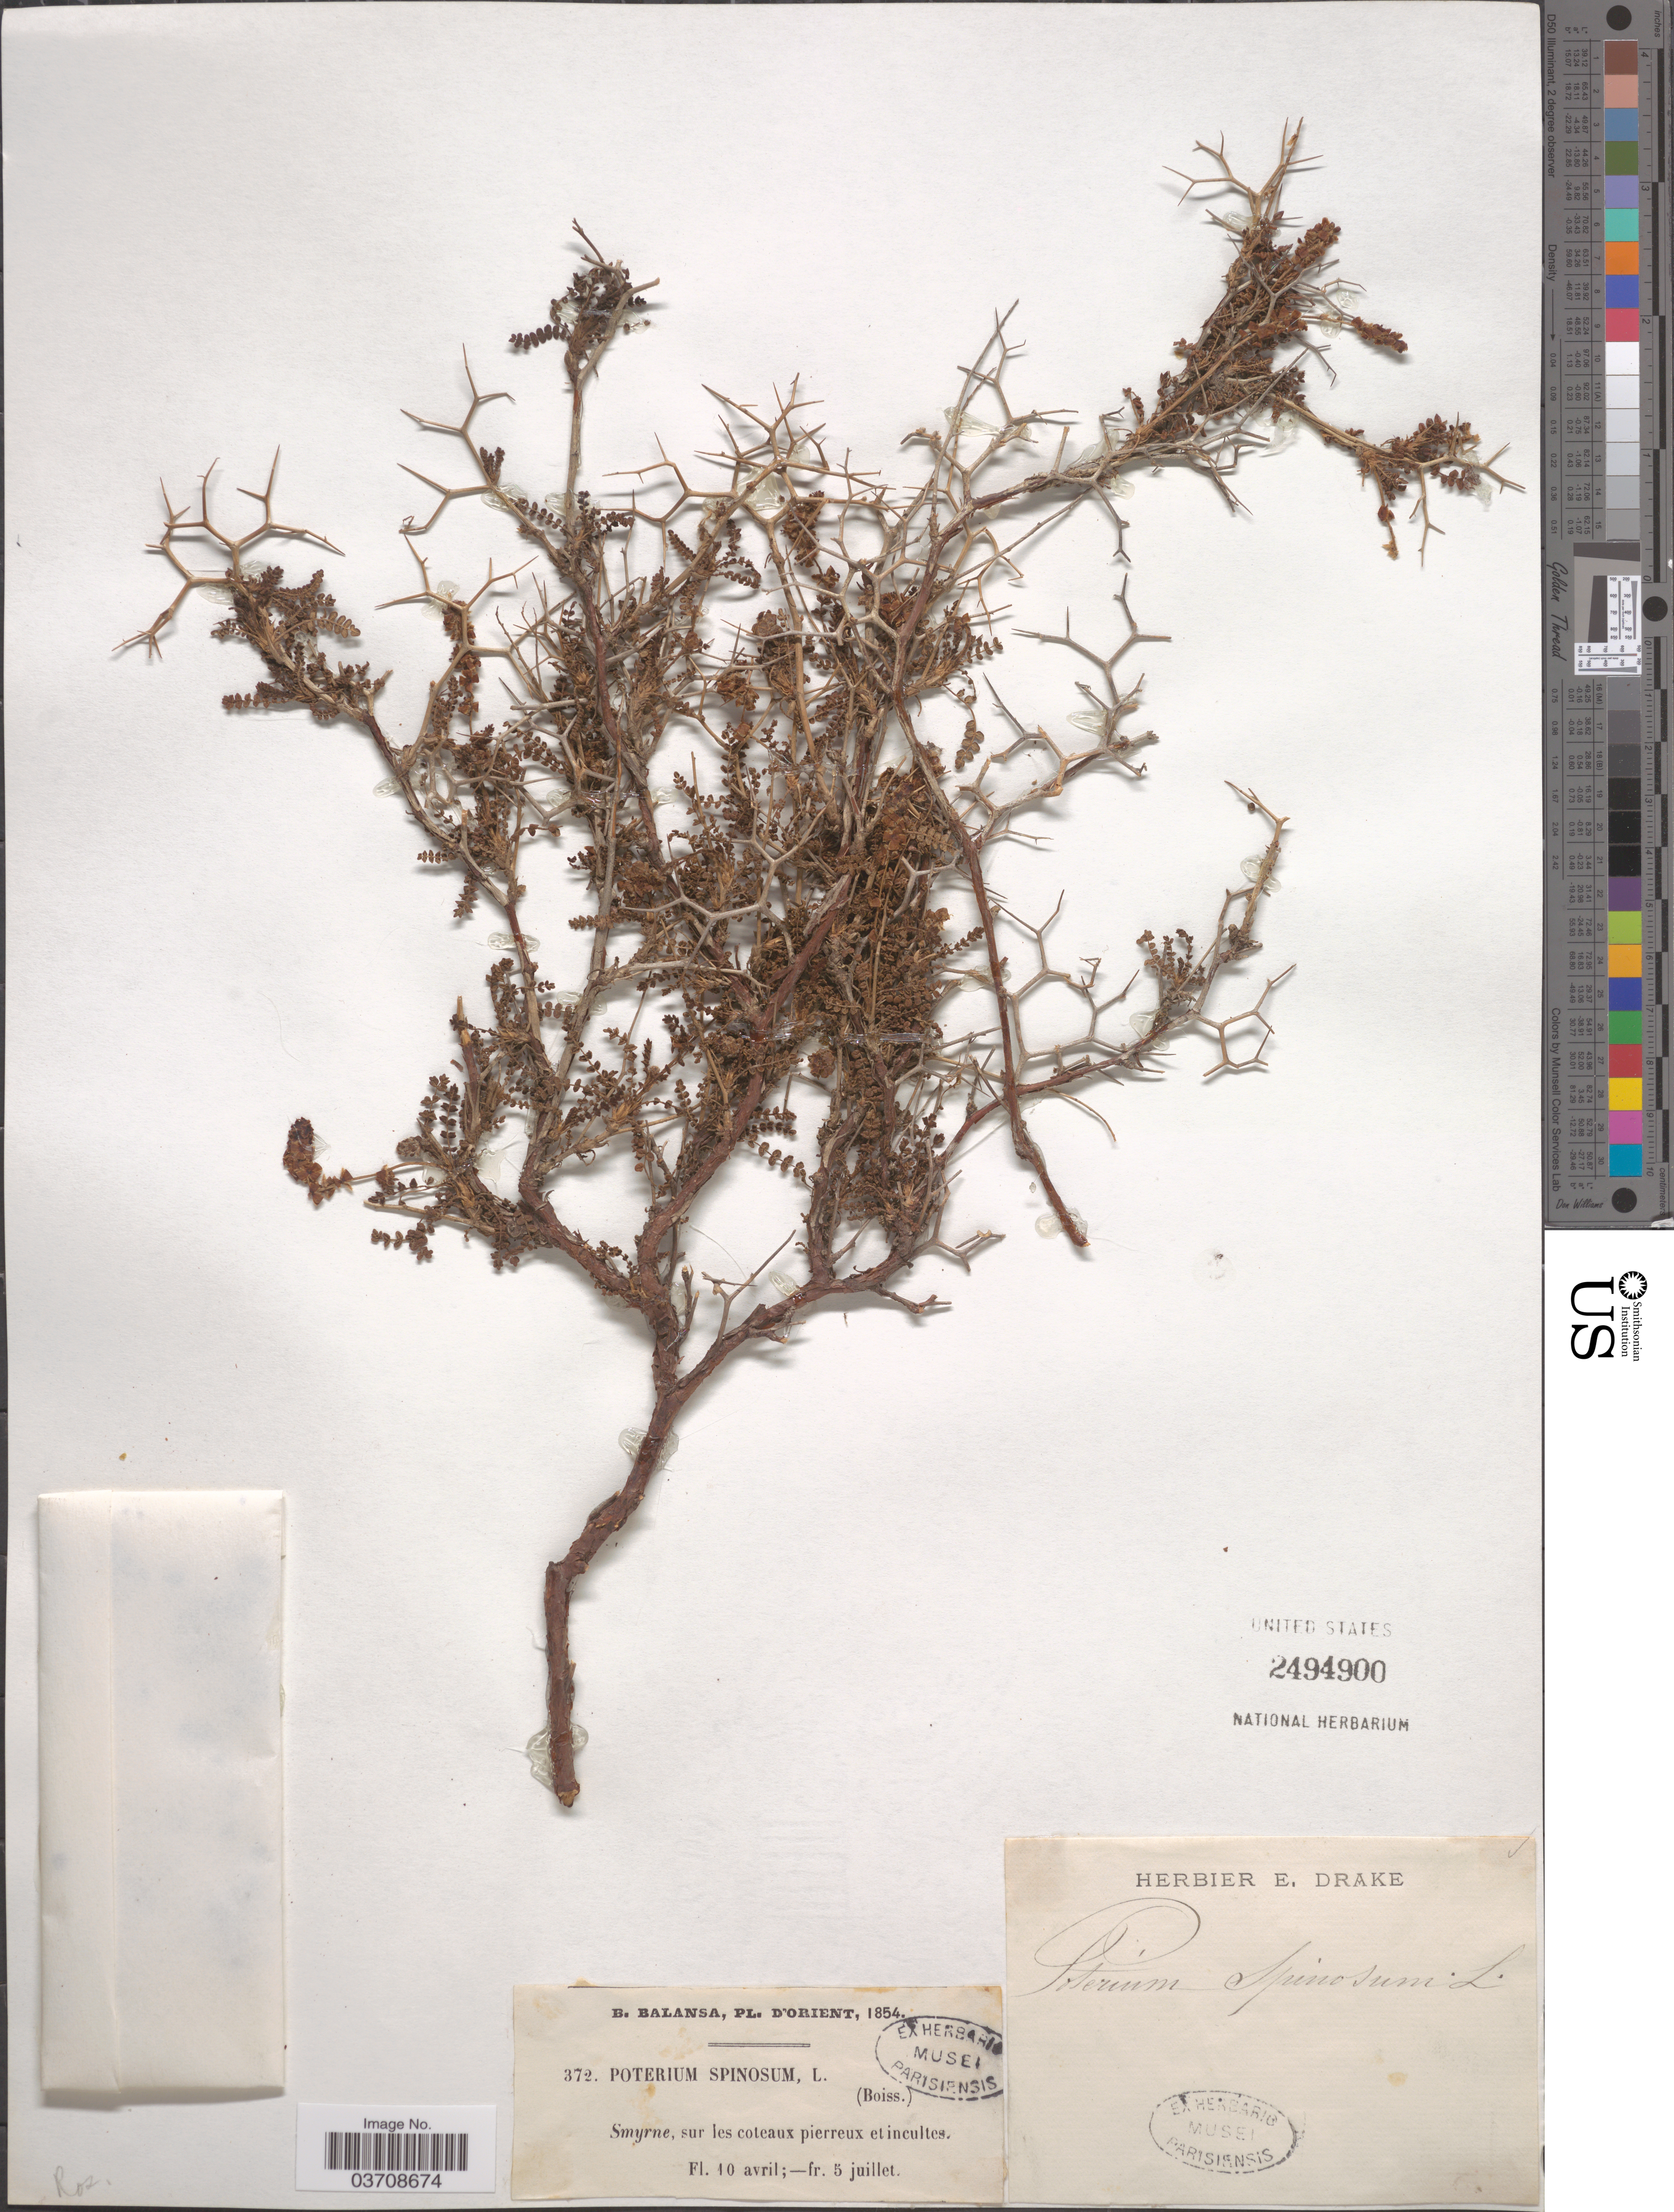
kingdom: Plantae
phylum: Tracheophyta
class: Magnoliopsida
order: Rosales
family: Rosaceae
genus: Sarcopoterium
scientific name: Sarcopoterium spinosum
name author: (L.) Spach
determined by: Strong, Mark T., (BOT), Smithsonian Institution - National Museum of Natural History (UNITED STATES)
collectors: B. Balansa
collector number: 372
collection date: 1854-04-10/1854-07-05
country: Turkey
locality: D'Orient. Smyrne, sur les coteaux pierreux et incultes.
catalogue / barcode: US 2494900